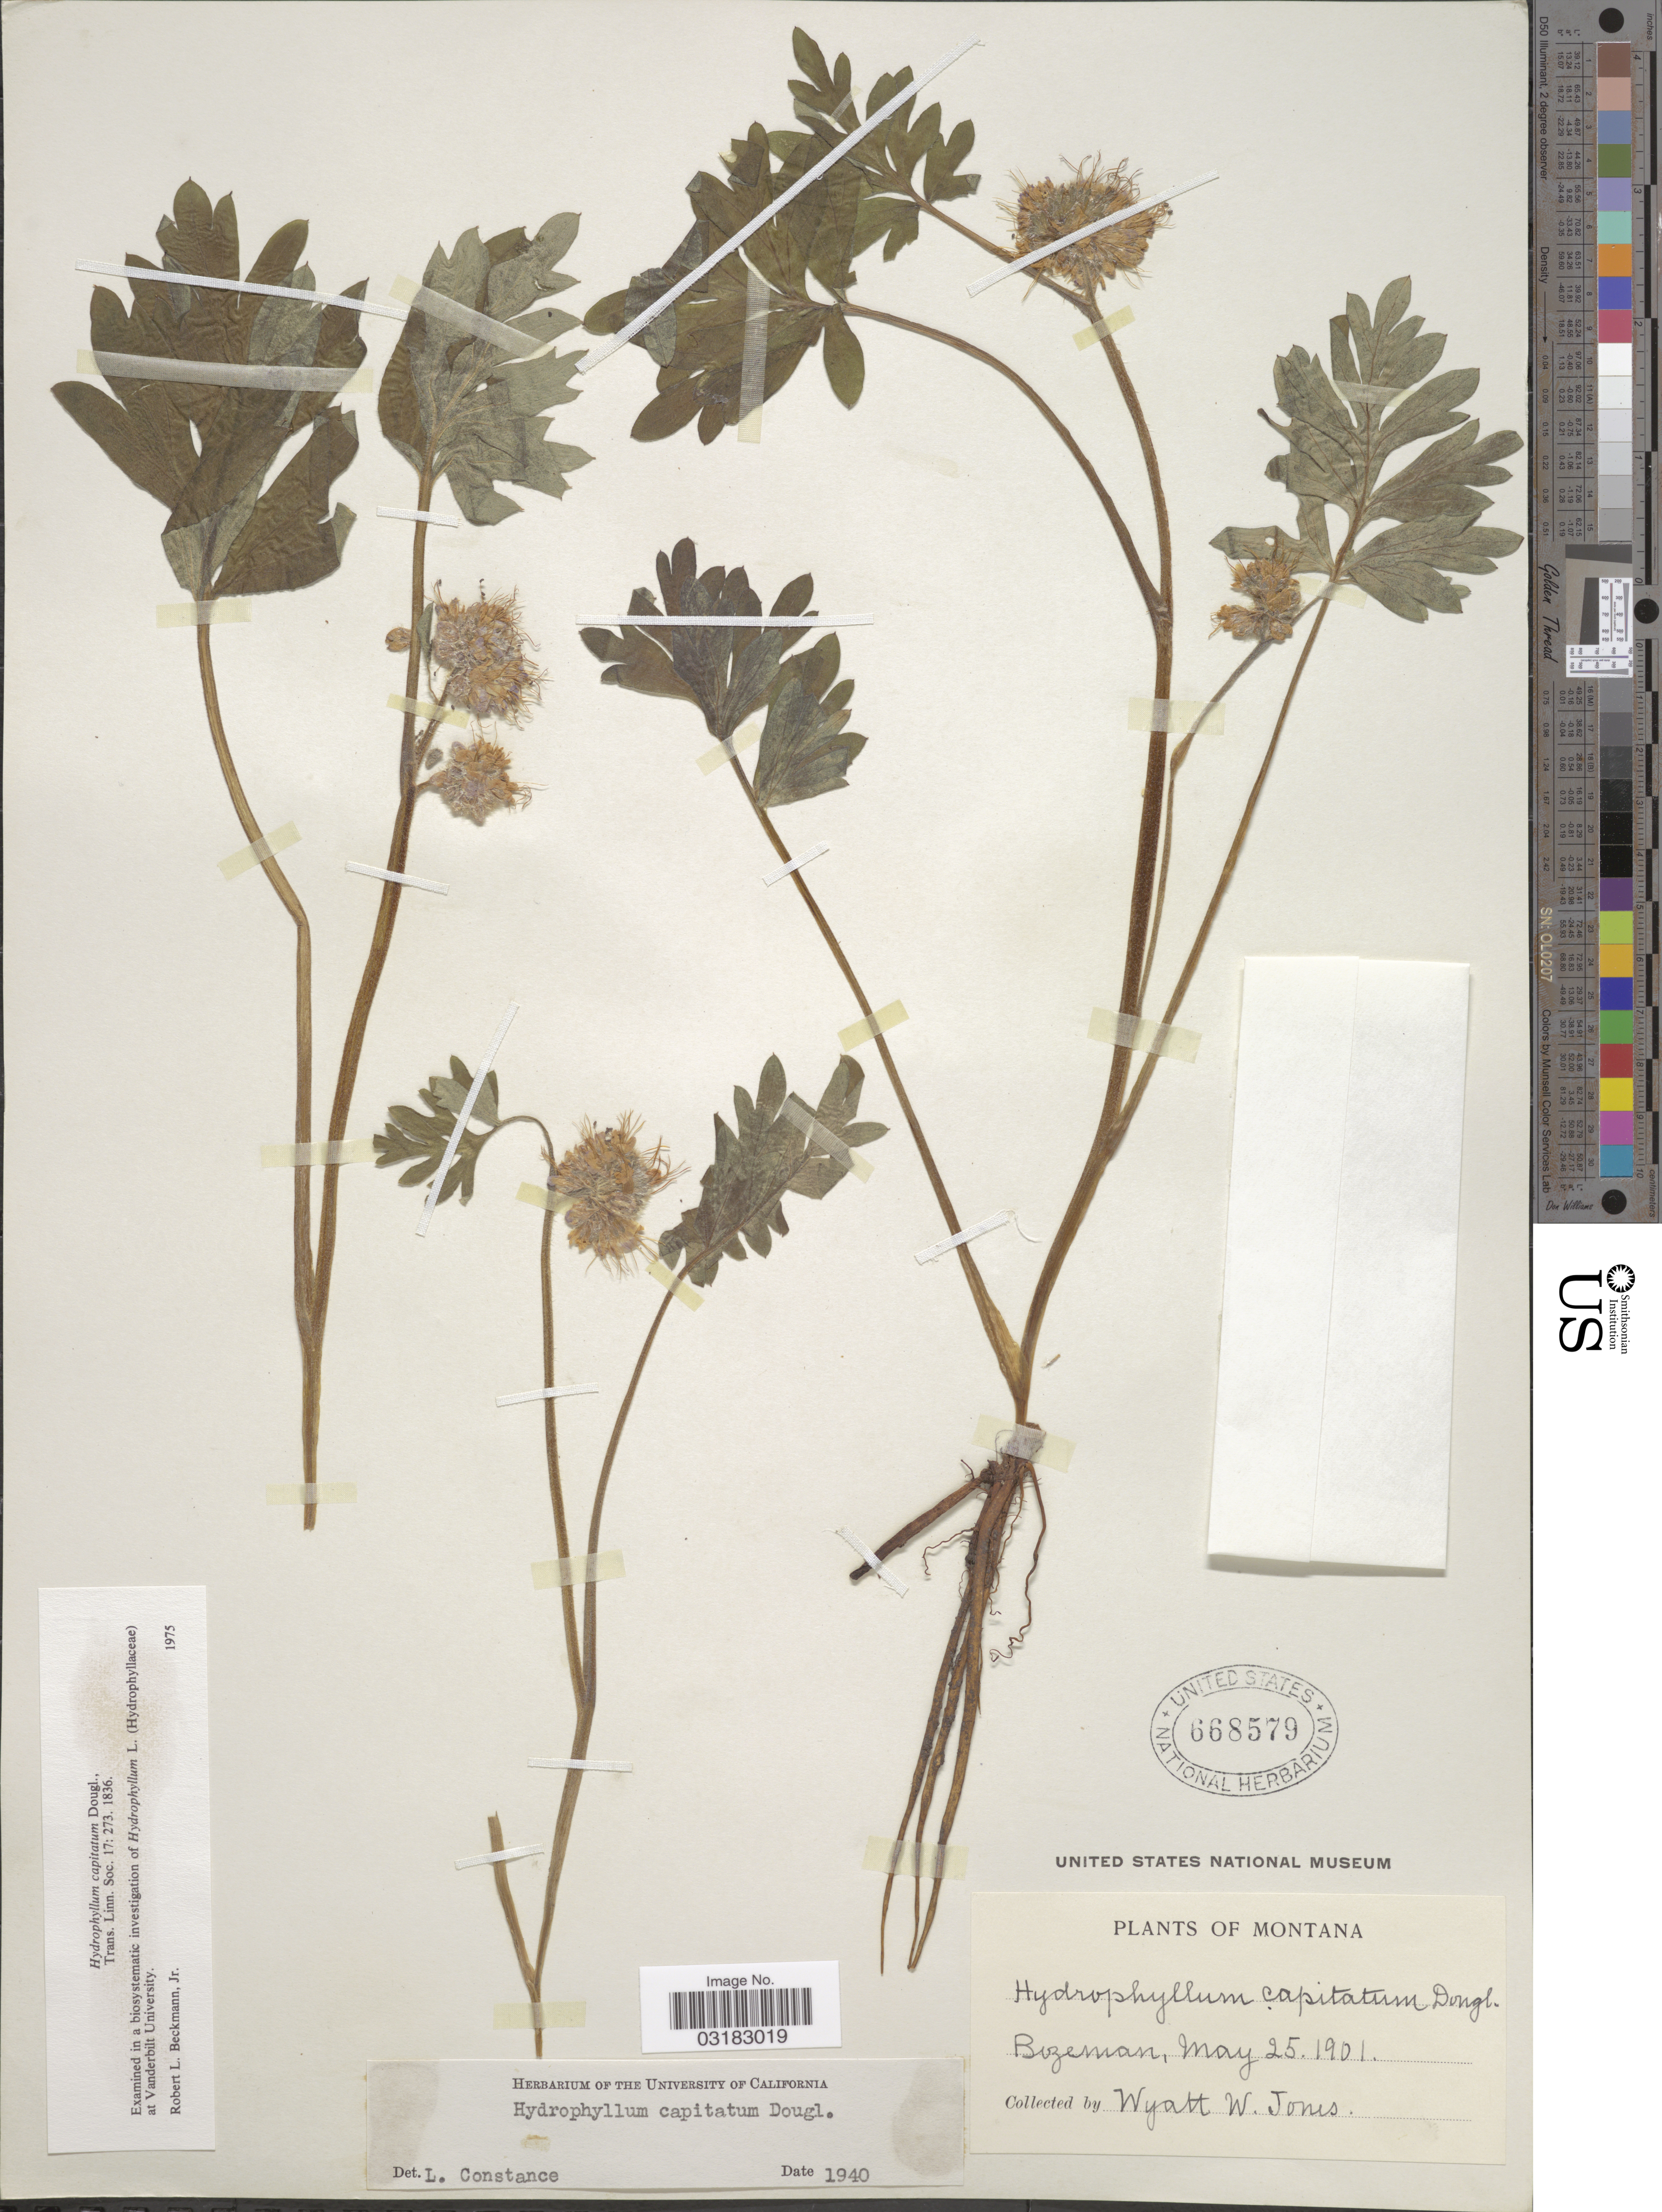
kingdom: Plantae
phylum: Tracheophyta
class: Magnoliopsida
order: Boraginales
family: Hydrophyllaceae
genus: Hydrophyllum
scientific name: Hydrophyllum capitatum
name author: Douglas ex Benth.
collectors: W. W. Jones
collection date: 1901-05-25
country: United States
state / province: Montana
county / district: Gallatin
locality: Bozeman.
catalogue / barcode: US 668579